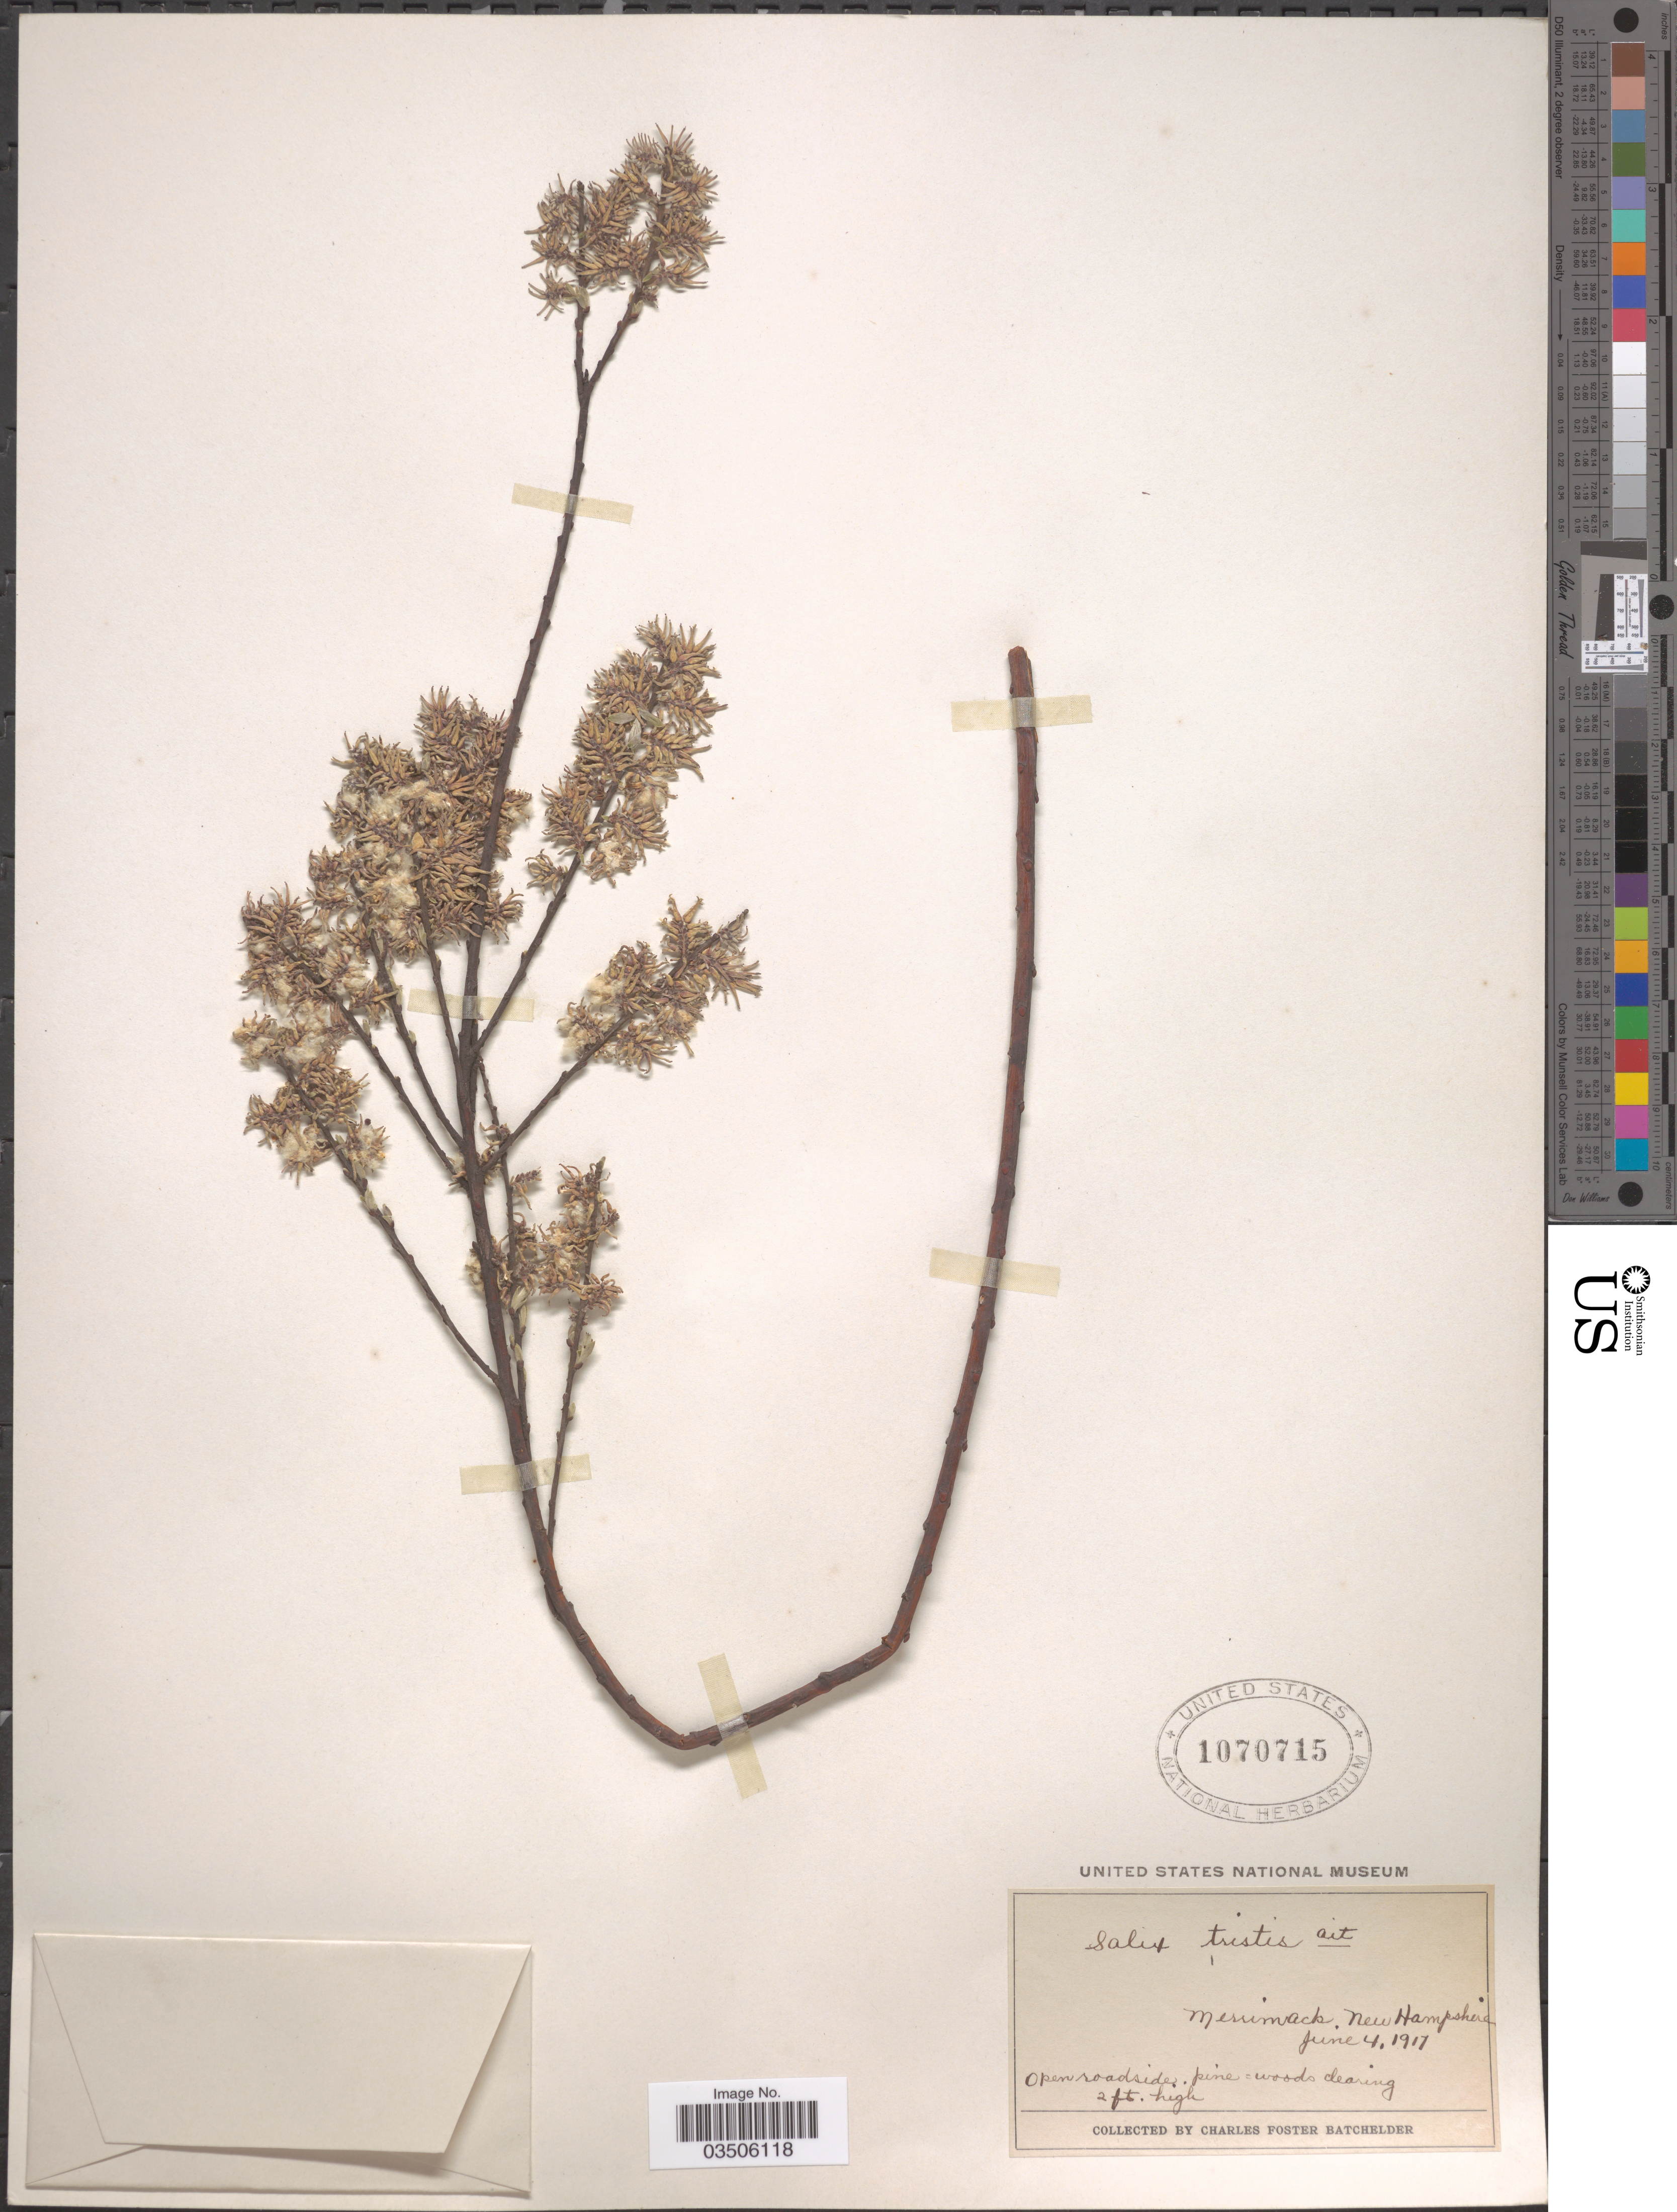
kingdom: Plantae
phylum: Tracheophyta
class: Magnoliopsida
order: Malpighiales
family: Salicaceae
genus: Salix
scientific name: Salix tristis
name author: Aiton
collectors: C. Batchelder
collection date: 1917-06-04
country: United States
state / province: New Hampshire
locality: Merrimack.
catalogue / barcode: US 1070715